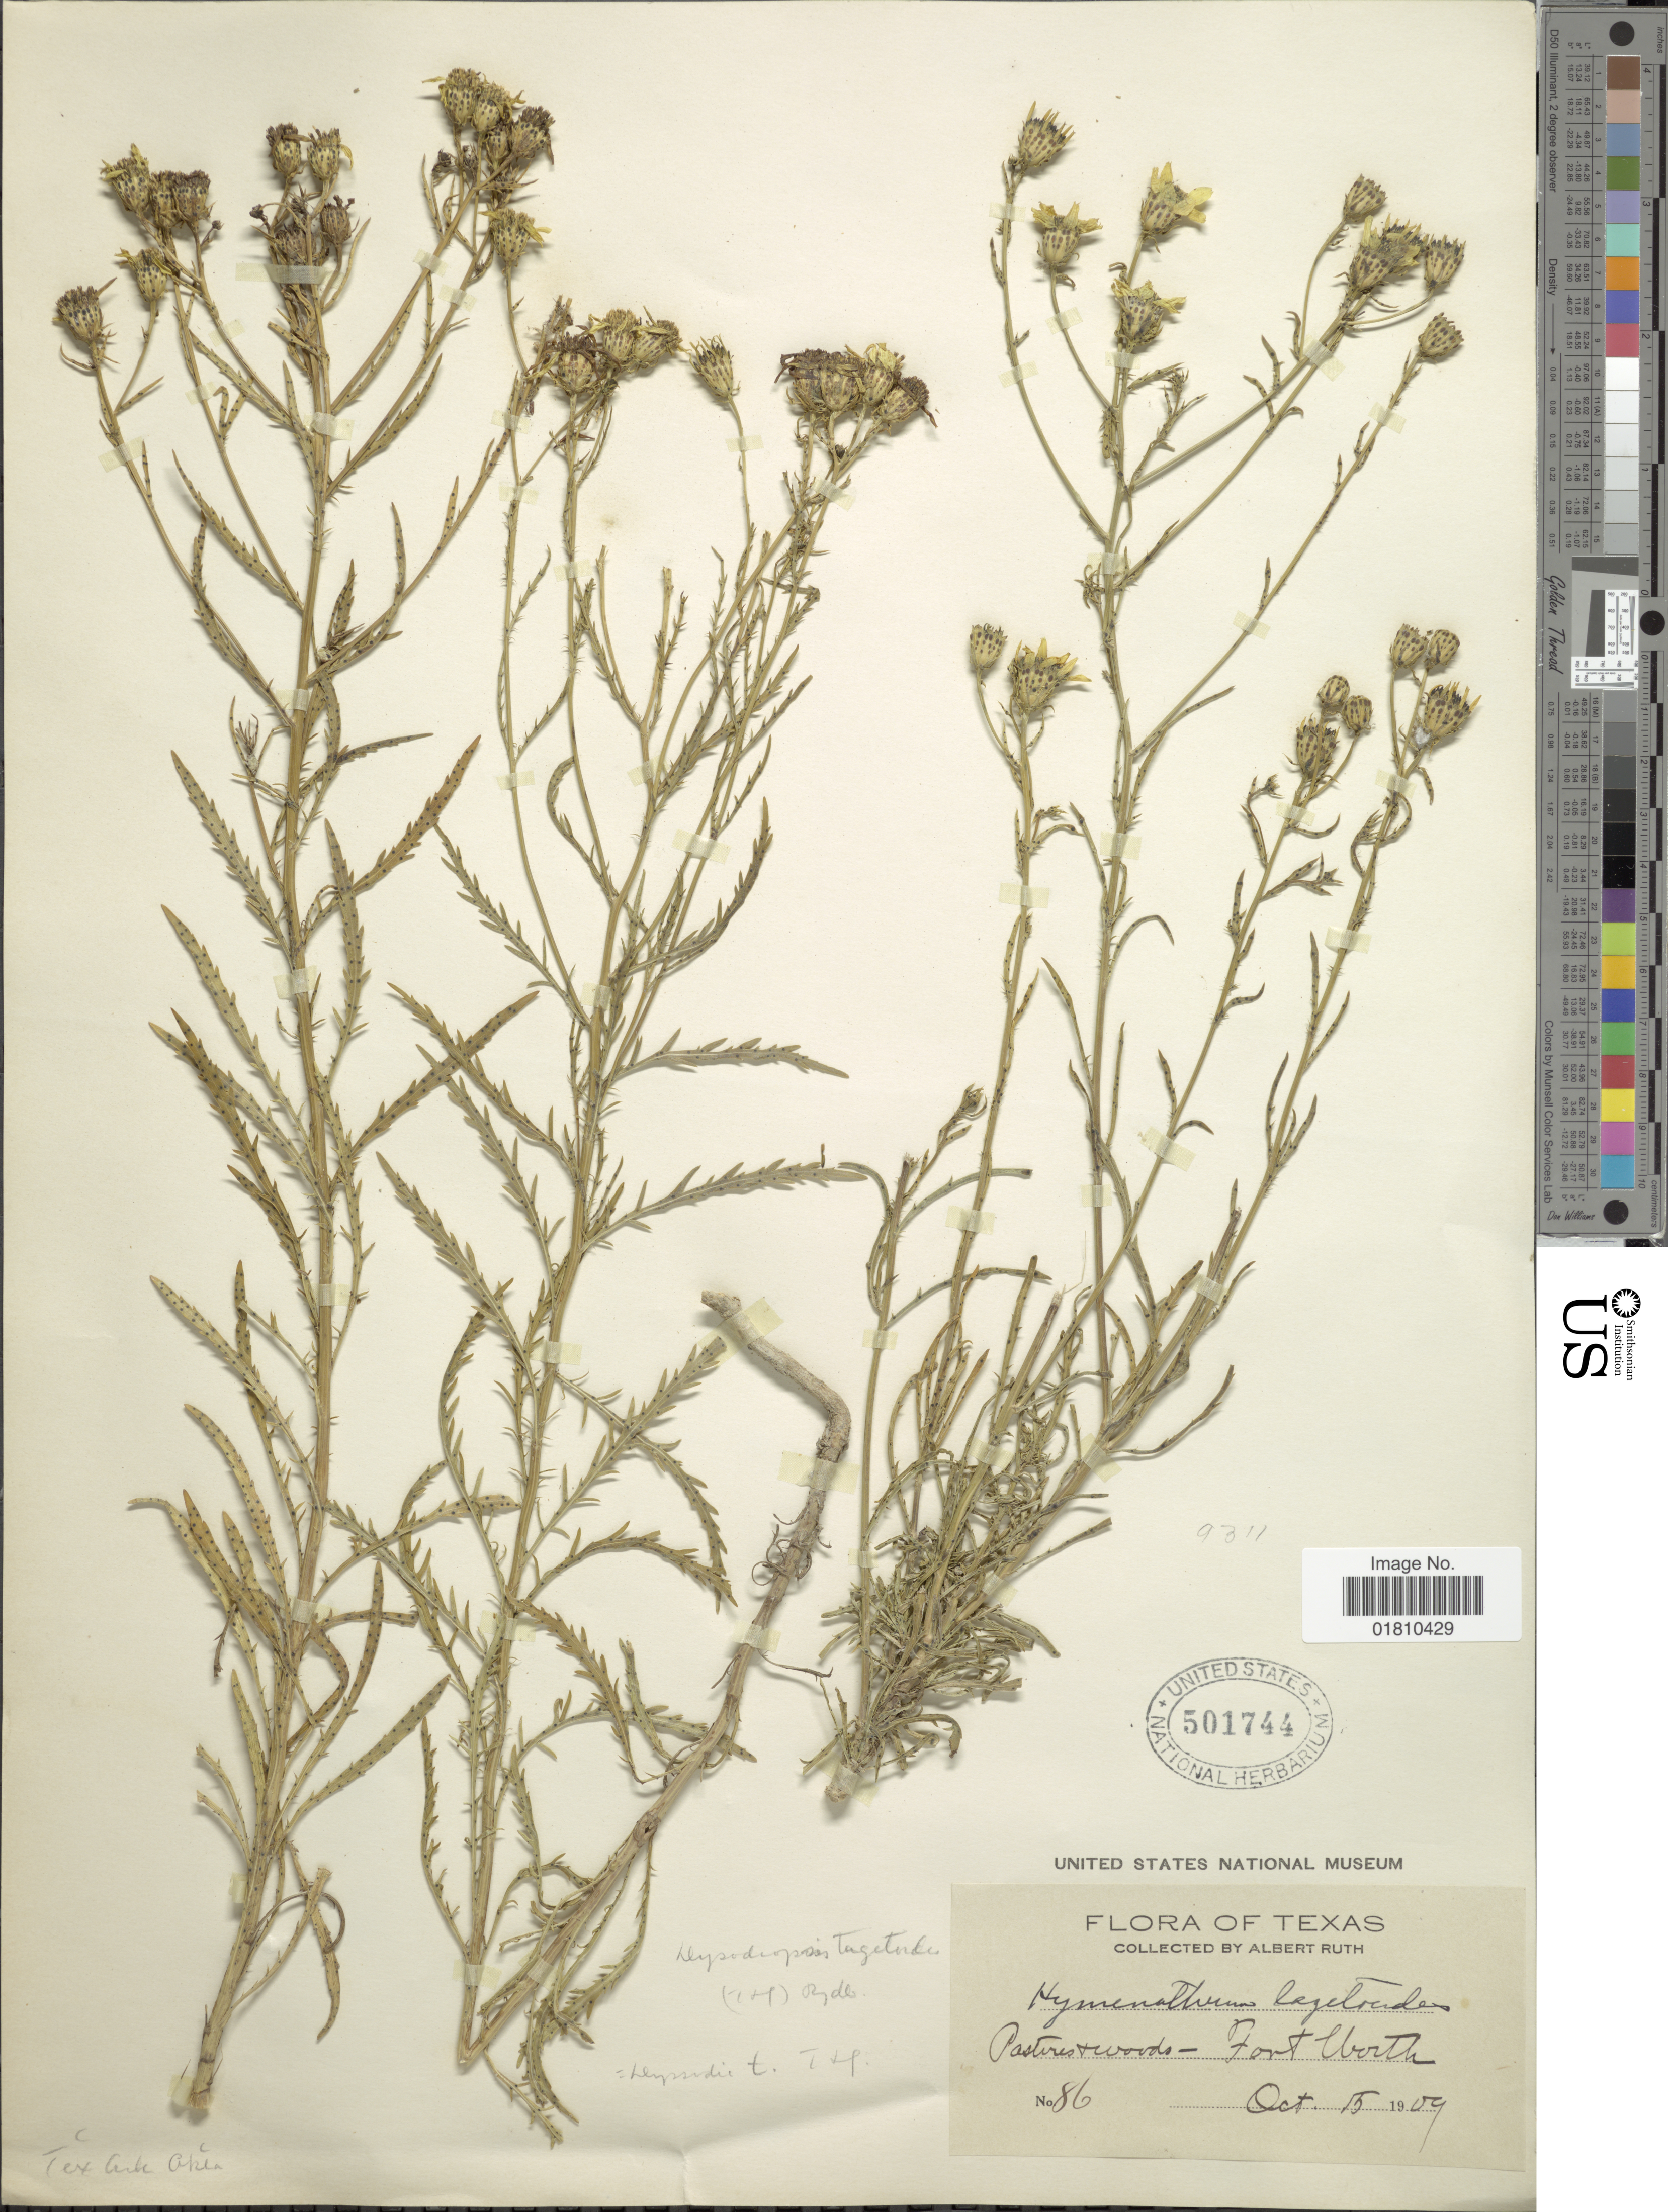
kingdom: Plantae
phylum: Tracheophyta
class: Magnoliopsida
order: Asterales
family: Asteraceae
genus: Dysodiopsis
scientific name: Dysodiopsis tagetoides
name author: (Torr. & A. Gray) Rydb.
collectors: A. Ruth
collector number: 86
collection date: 1909-10-15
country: United States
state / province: Texas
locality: Pasteres + woods, Forth Worth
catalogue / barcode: US 501744